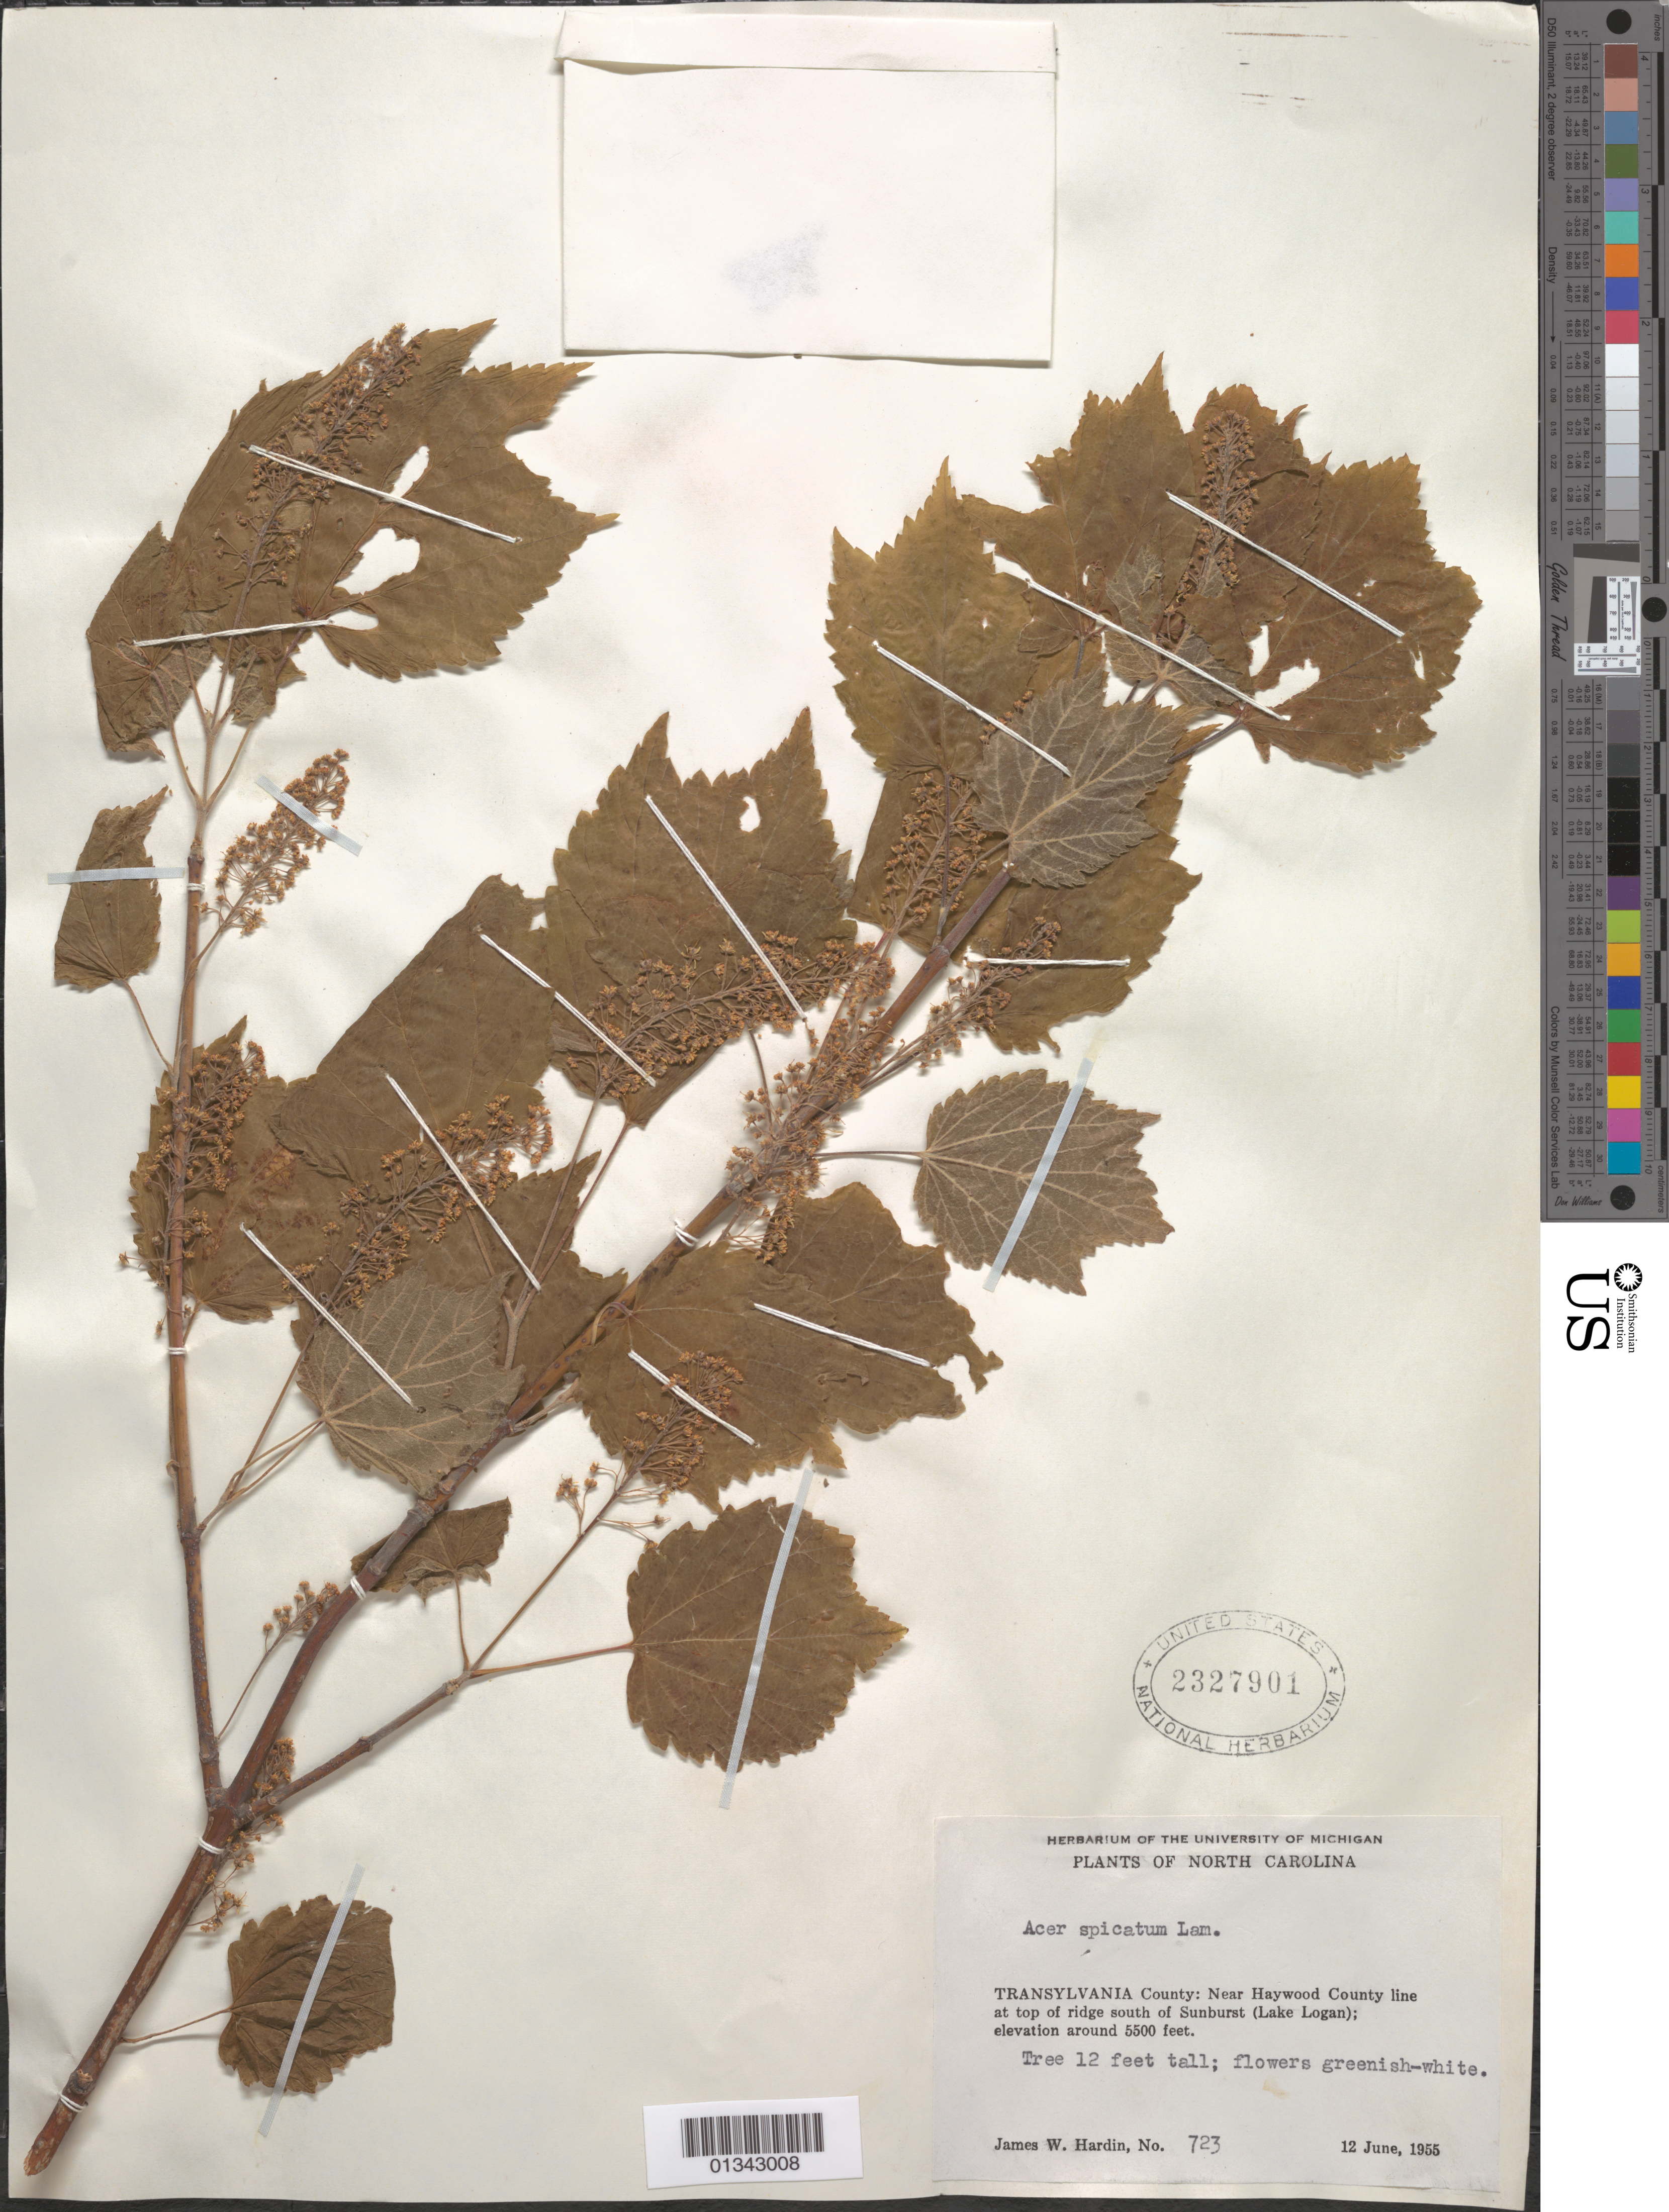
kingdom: Plantae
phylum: Tracheophyta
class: Magnoliopsida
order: Sapindales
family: Sapindaceae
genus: Acer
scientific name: Acer spicatum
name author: Lam.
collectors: J. W. Hardin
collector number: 723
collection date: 1955-06-12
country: United States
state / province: North Carolina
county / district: Transylvania County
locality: Transylvania County, near Haywood County line, at top of ridge S of Sunburst (Lake Logan)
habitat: At top of ridge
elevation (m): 1676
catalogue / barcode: US 2327901